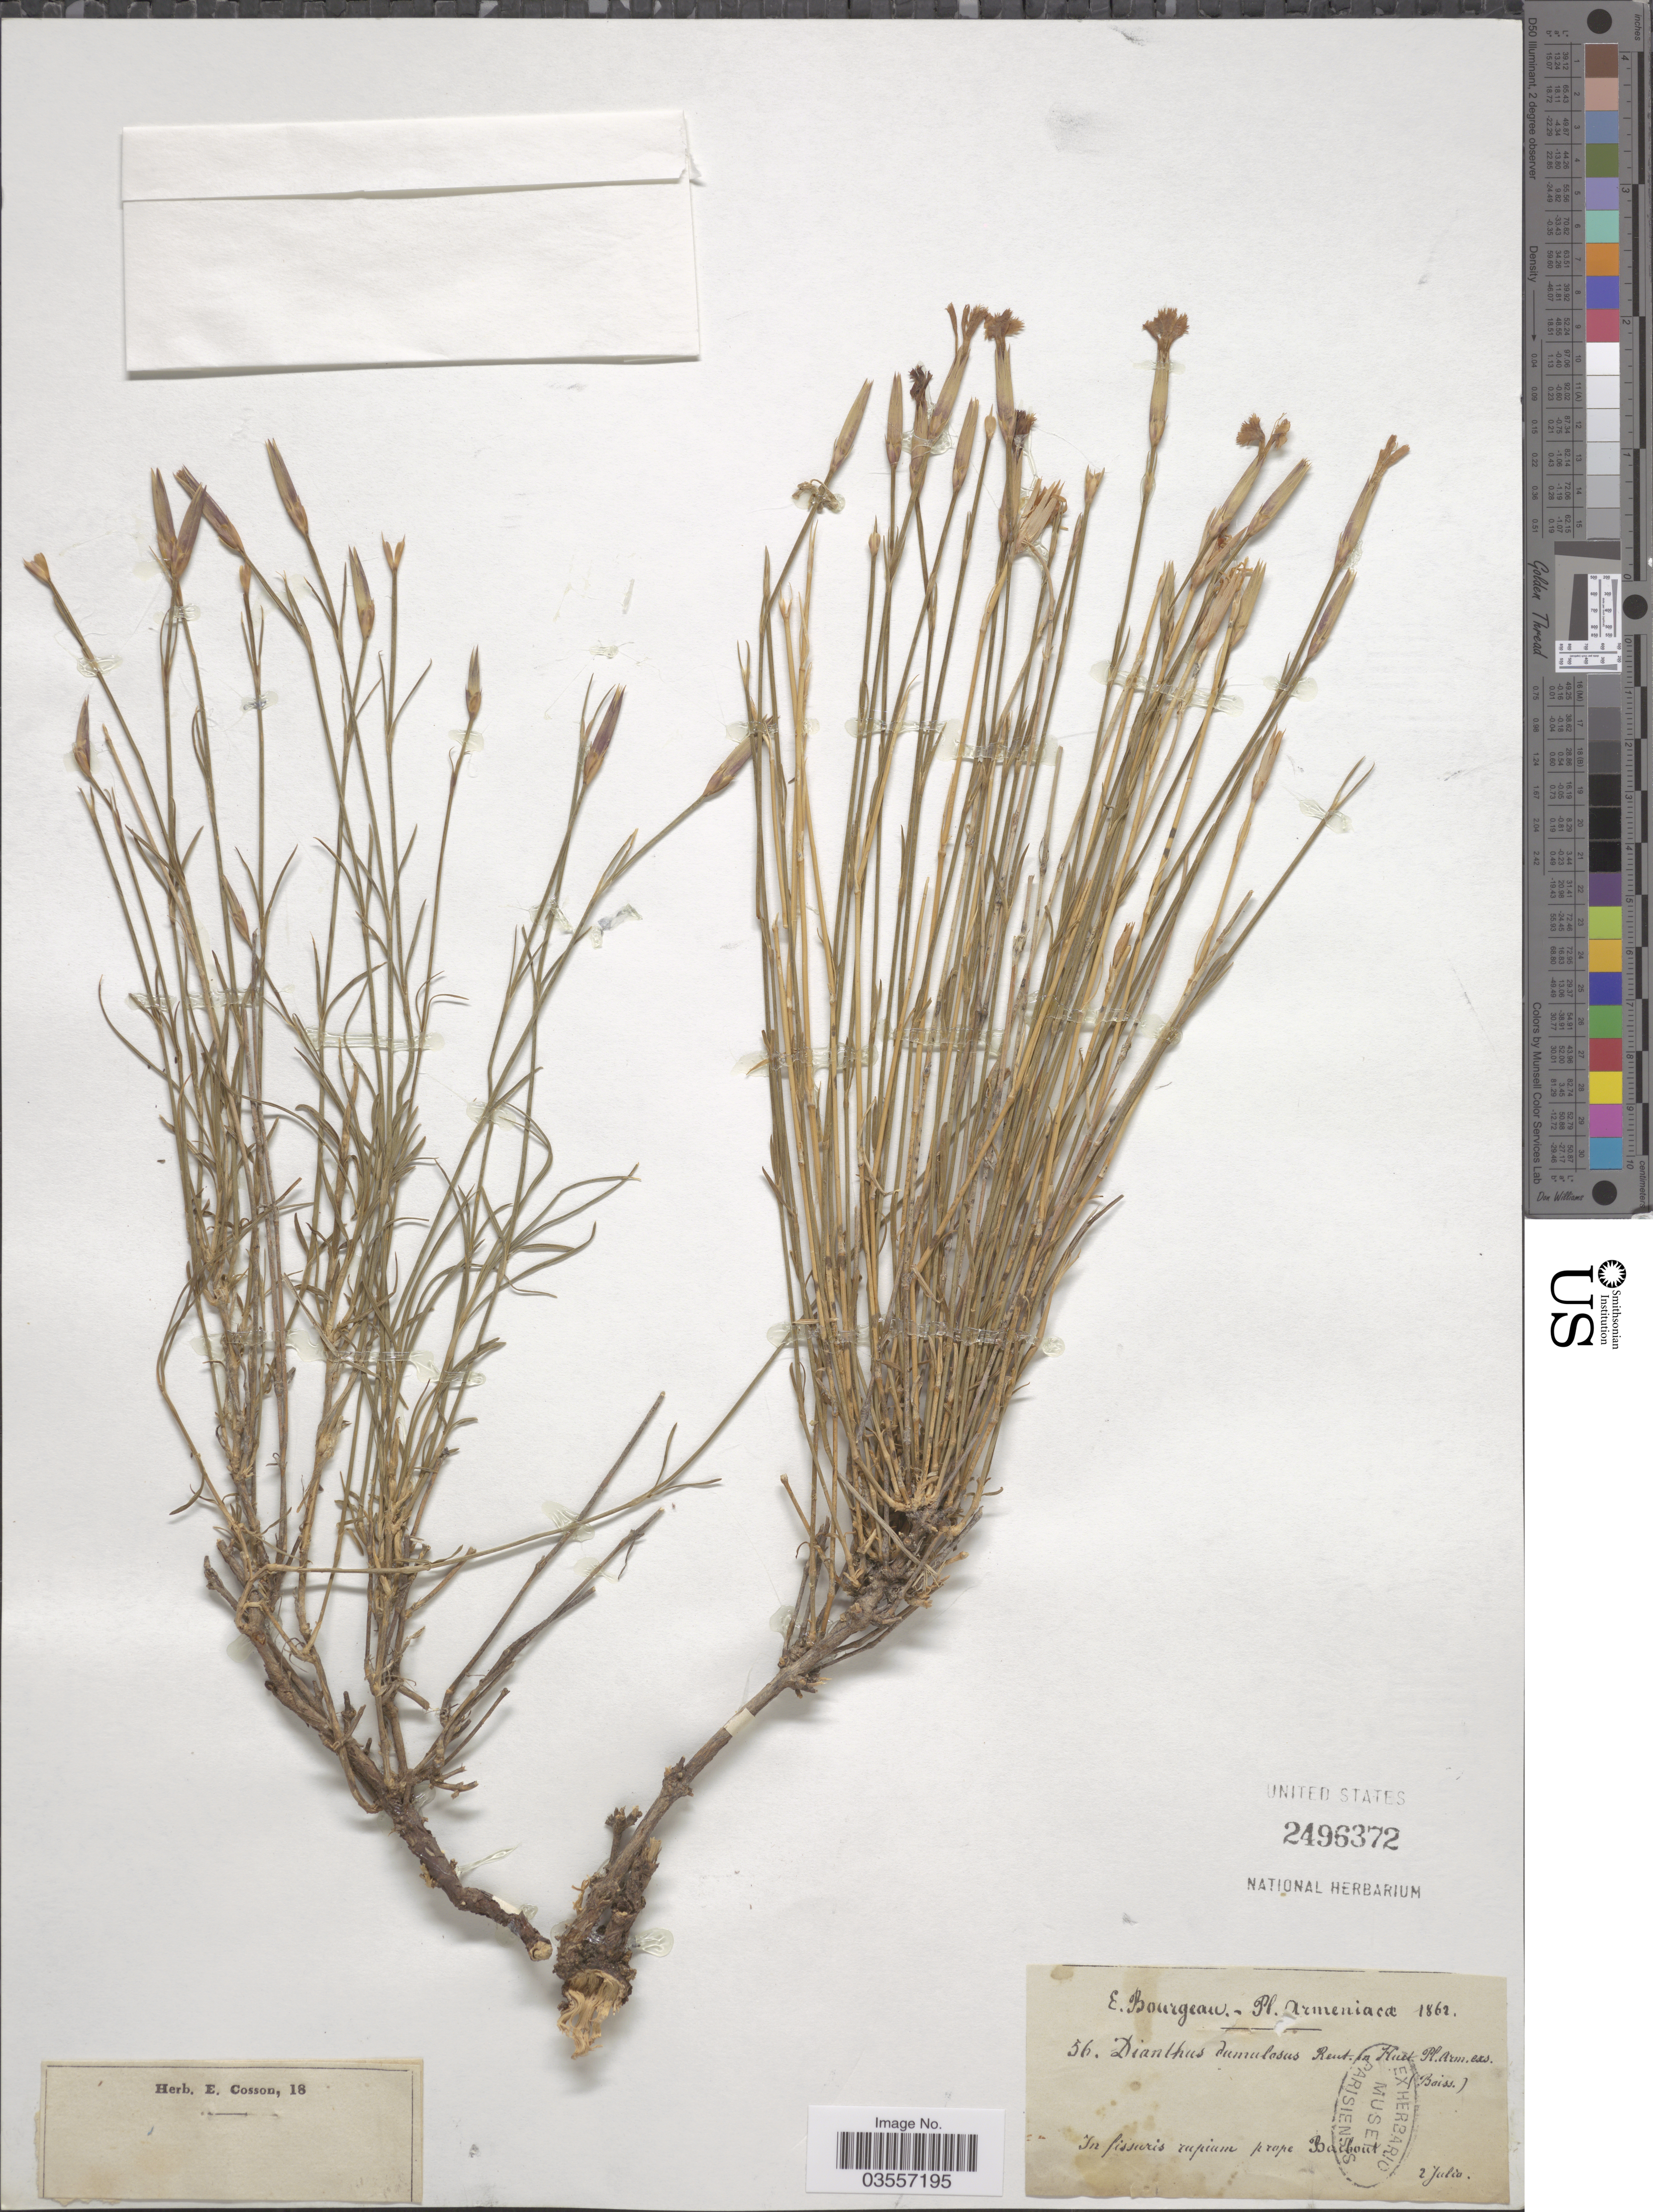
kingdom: Plantae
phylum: Tracheophyta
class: Magnoliopsida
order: Caryophyllales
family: Caryophyllaceae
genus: Dianthus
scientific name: Dianthus dumulosus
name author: Boiss. & A. Huet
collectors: E. Bourgeau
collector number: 56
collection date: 1862-07-02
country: Armenia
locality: In fissuris rupium prope Baibout.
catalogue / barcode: US 2496372